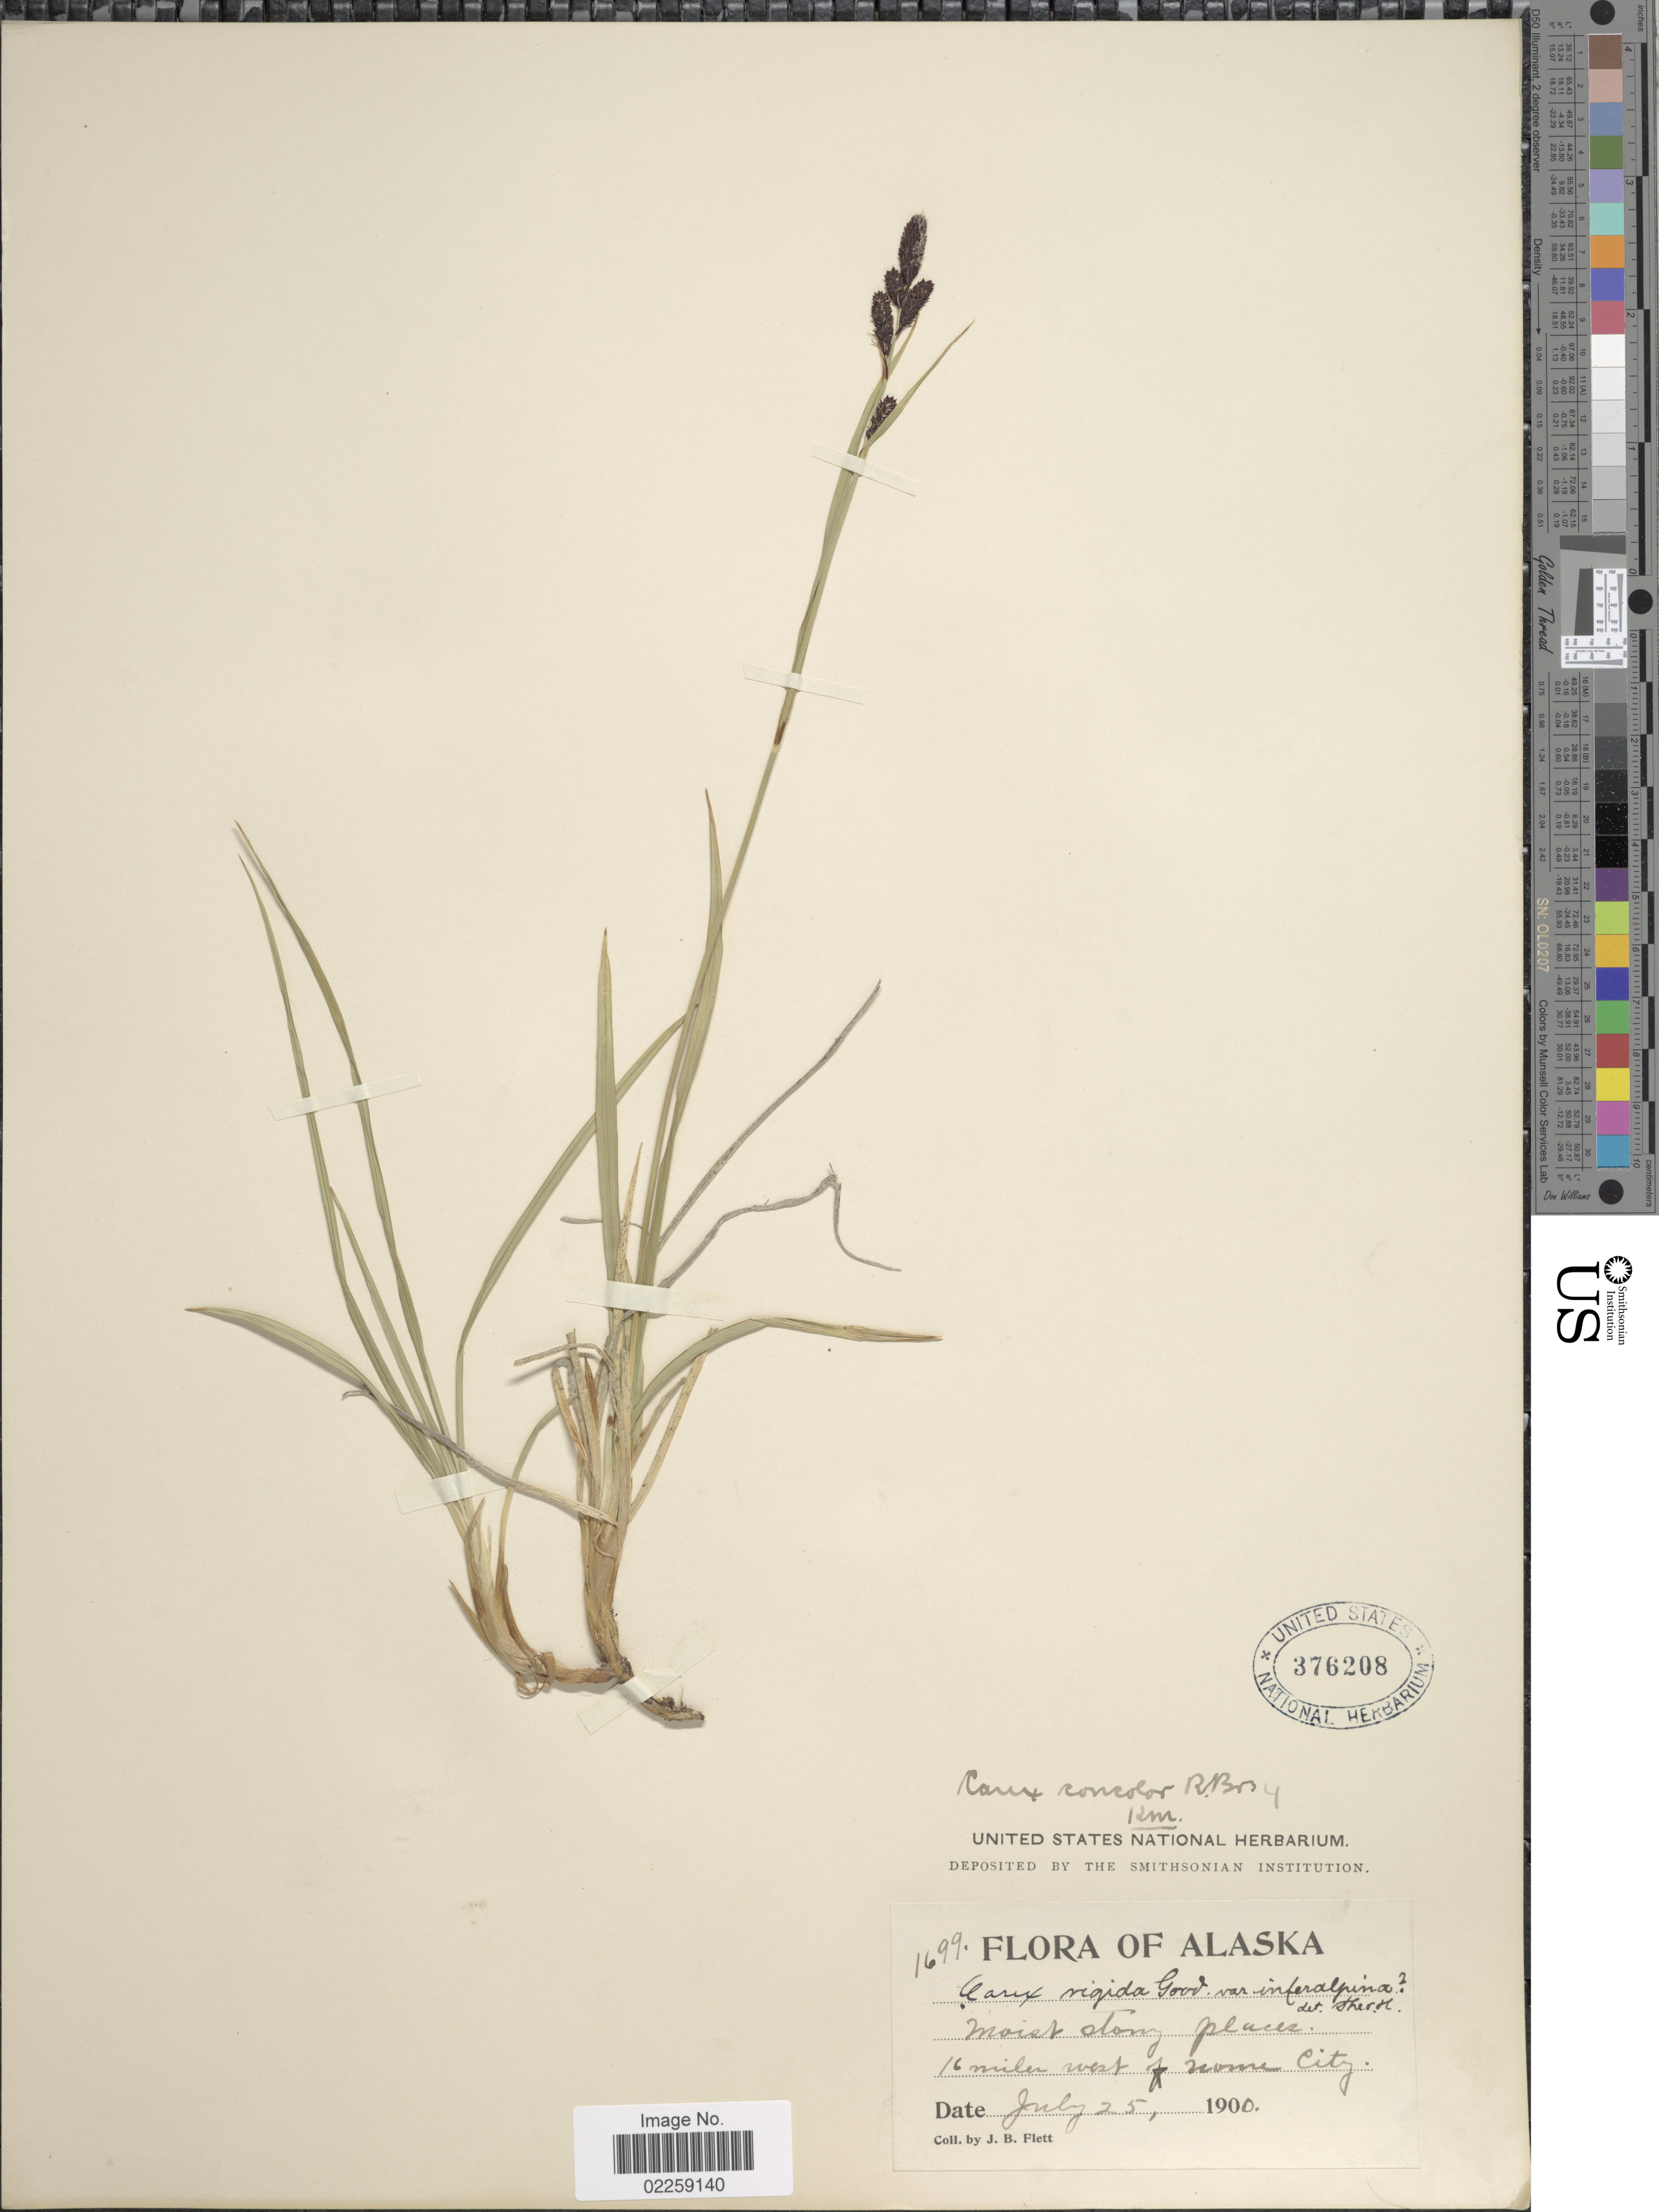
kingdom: Plantae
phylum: Tracheophyta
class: Liliopsida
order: Poales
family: Cyperaceae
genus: Carex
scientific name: Carex bigelowii subsp. lugens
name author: (Holm) T.V. Egorova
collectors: J. Flett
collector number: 1699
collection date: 1900-07-25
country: United States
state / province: Alaska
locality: Moist stony places, 16 miles west of Nome City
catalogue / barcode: US 376208